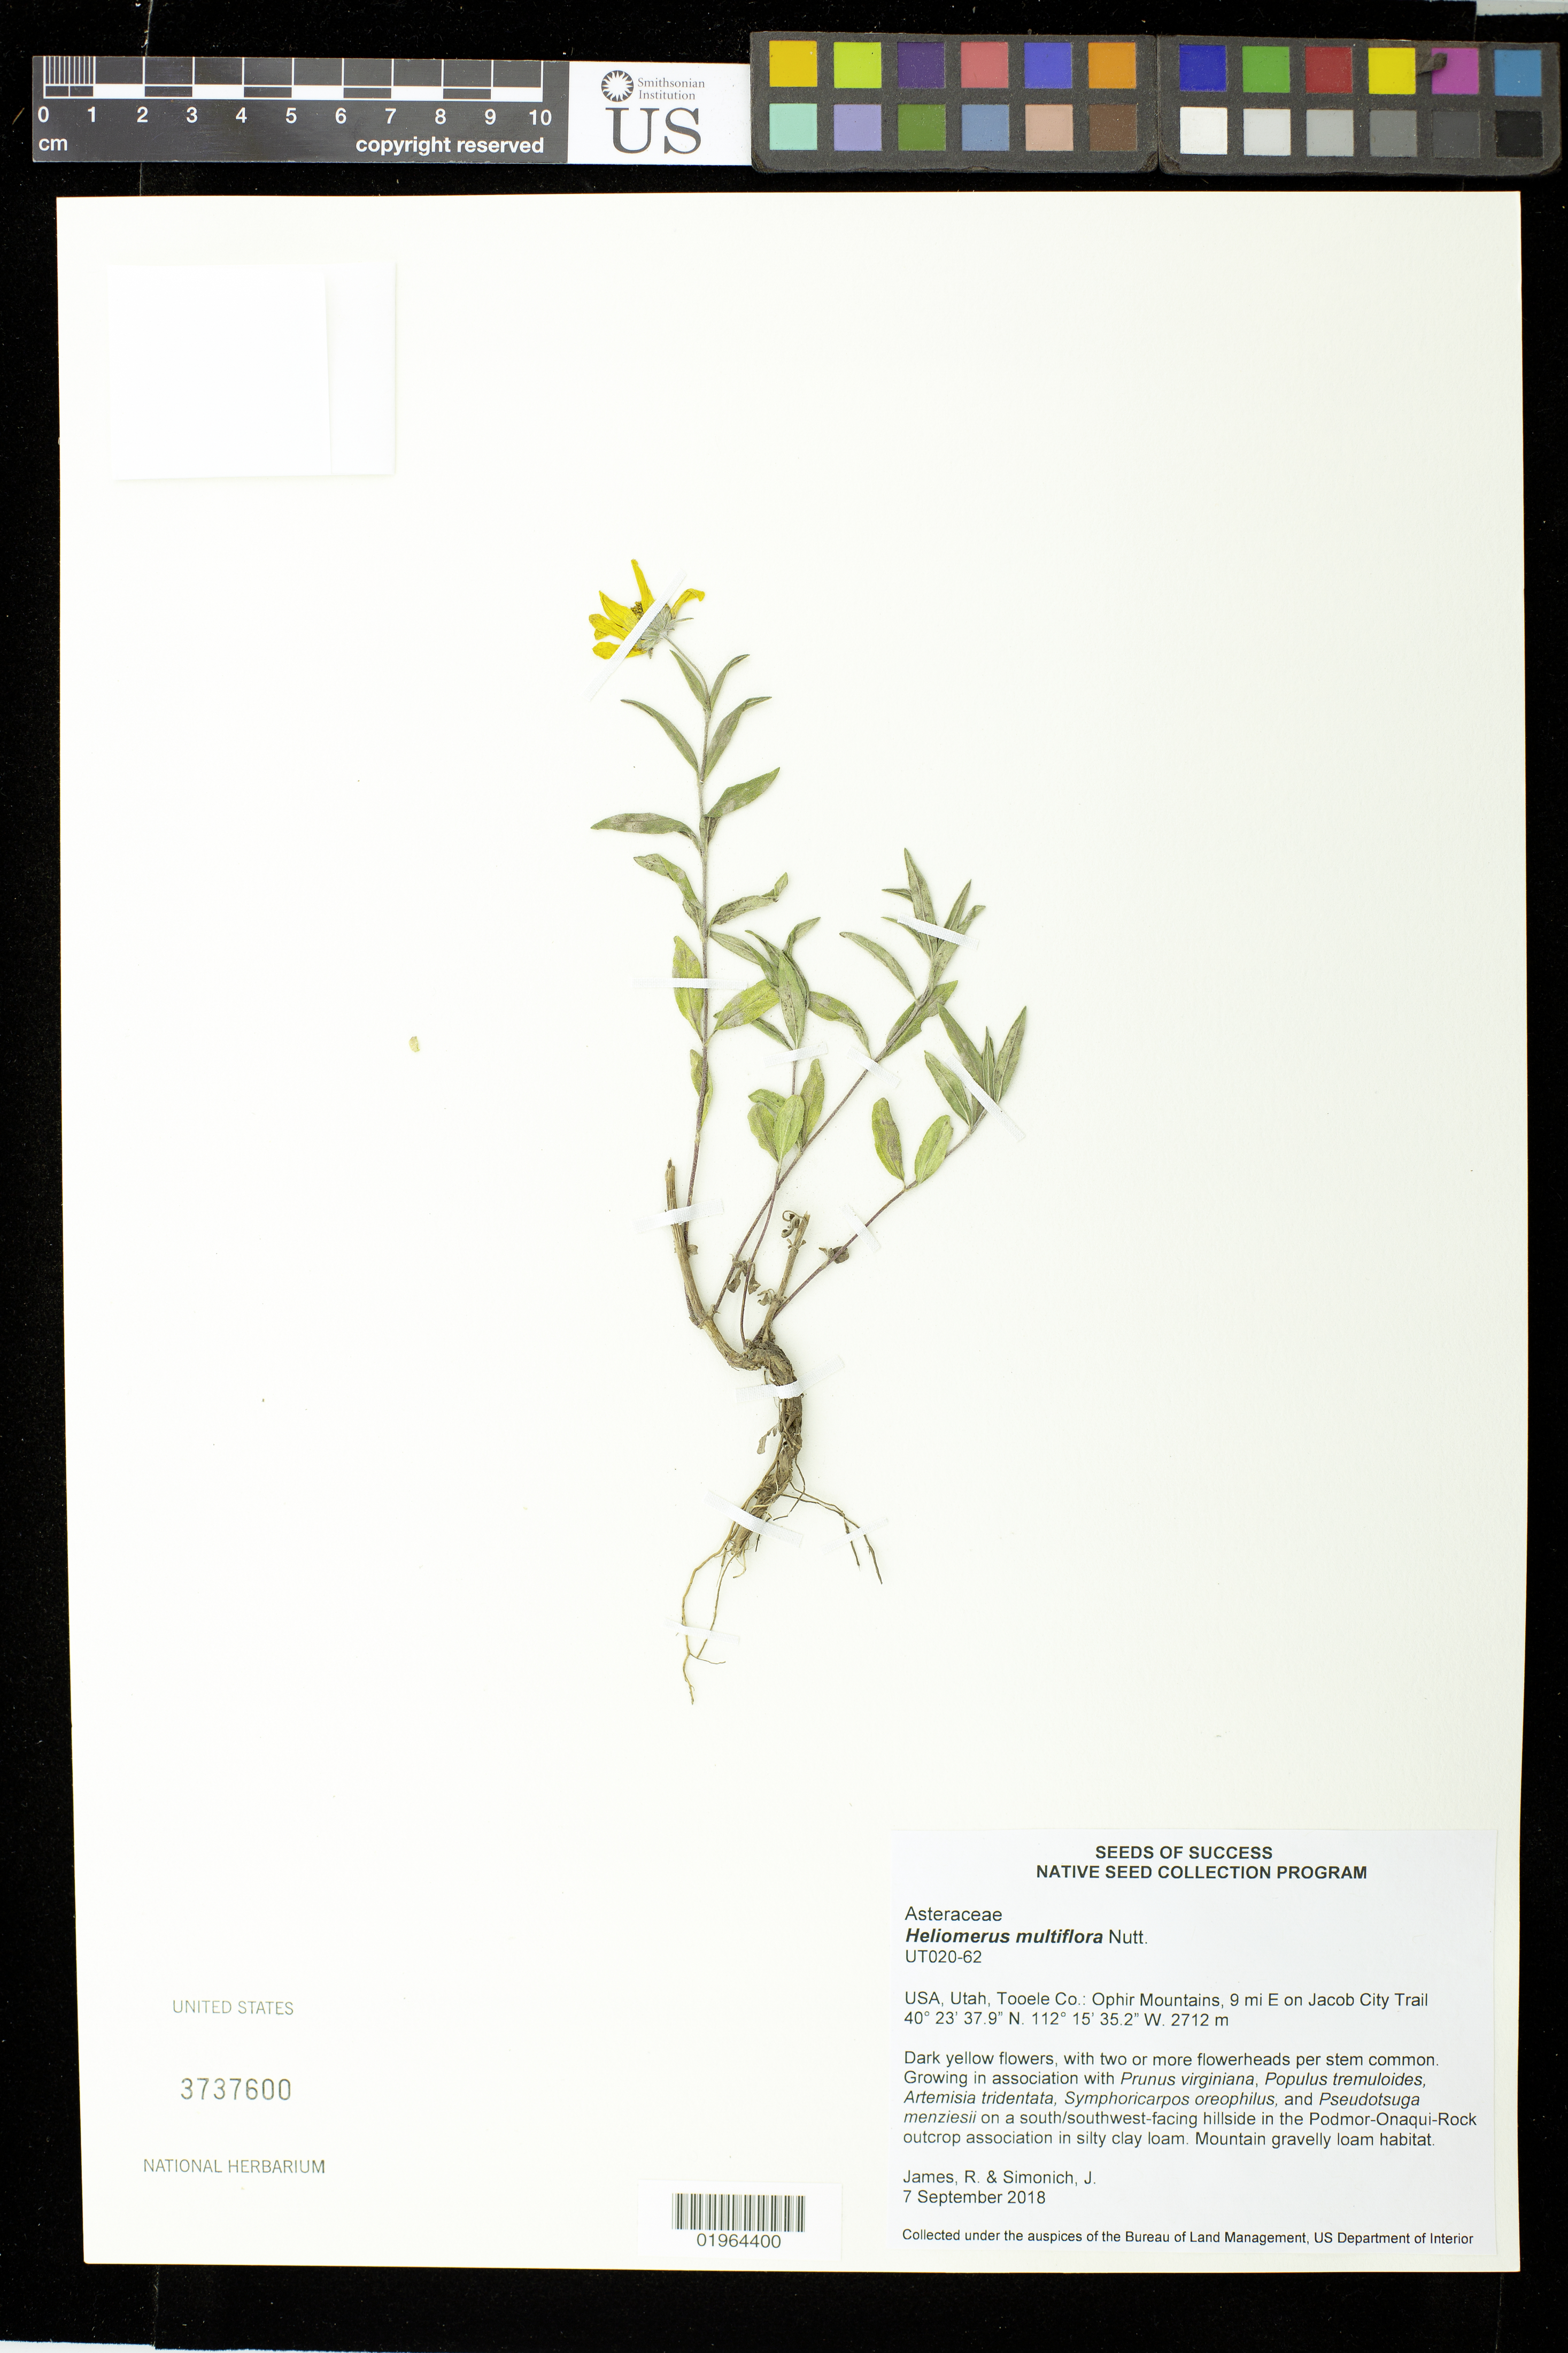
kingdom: Plantae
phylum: Tracheophyta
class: Magnoliopsida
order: Asterales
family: Asteraceae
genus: Heliomeris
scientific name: Heliomeris multiflora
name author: Nutt.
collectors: R. James & J. Simonich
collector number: UT020-62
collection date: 2018-09-07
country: United States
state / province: Utah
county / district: Tooele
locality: Ophir Mtns, 9 mi. E on Jacob City Trail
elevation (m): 2712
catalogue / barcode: US 3737600